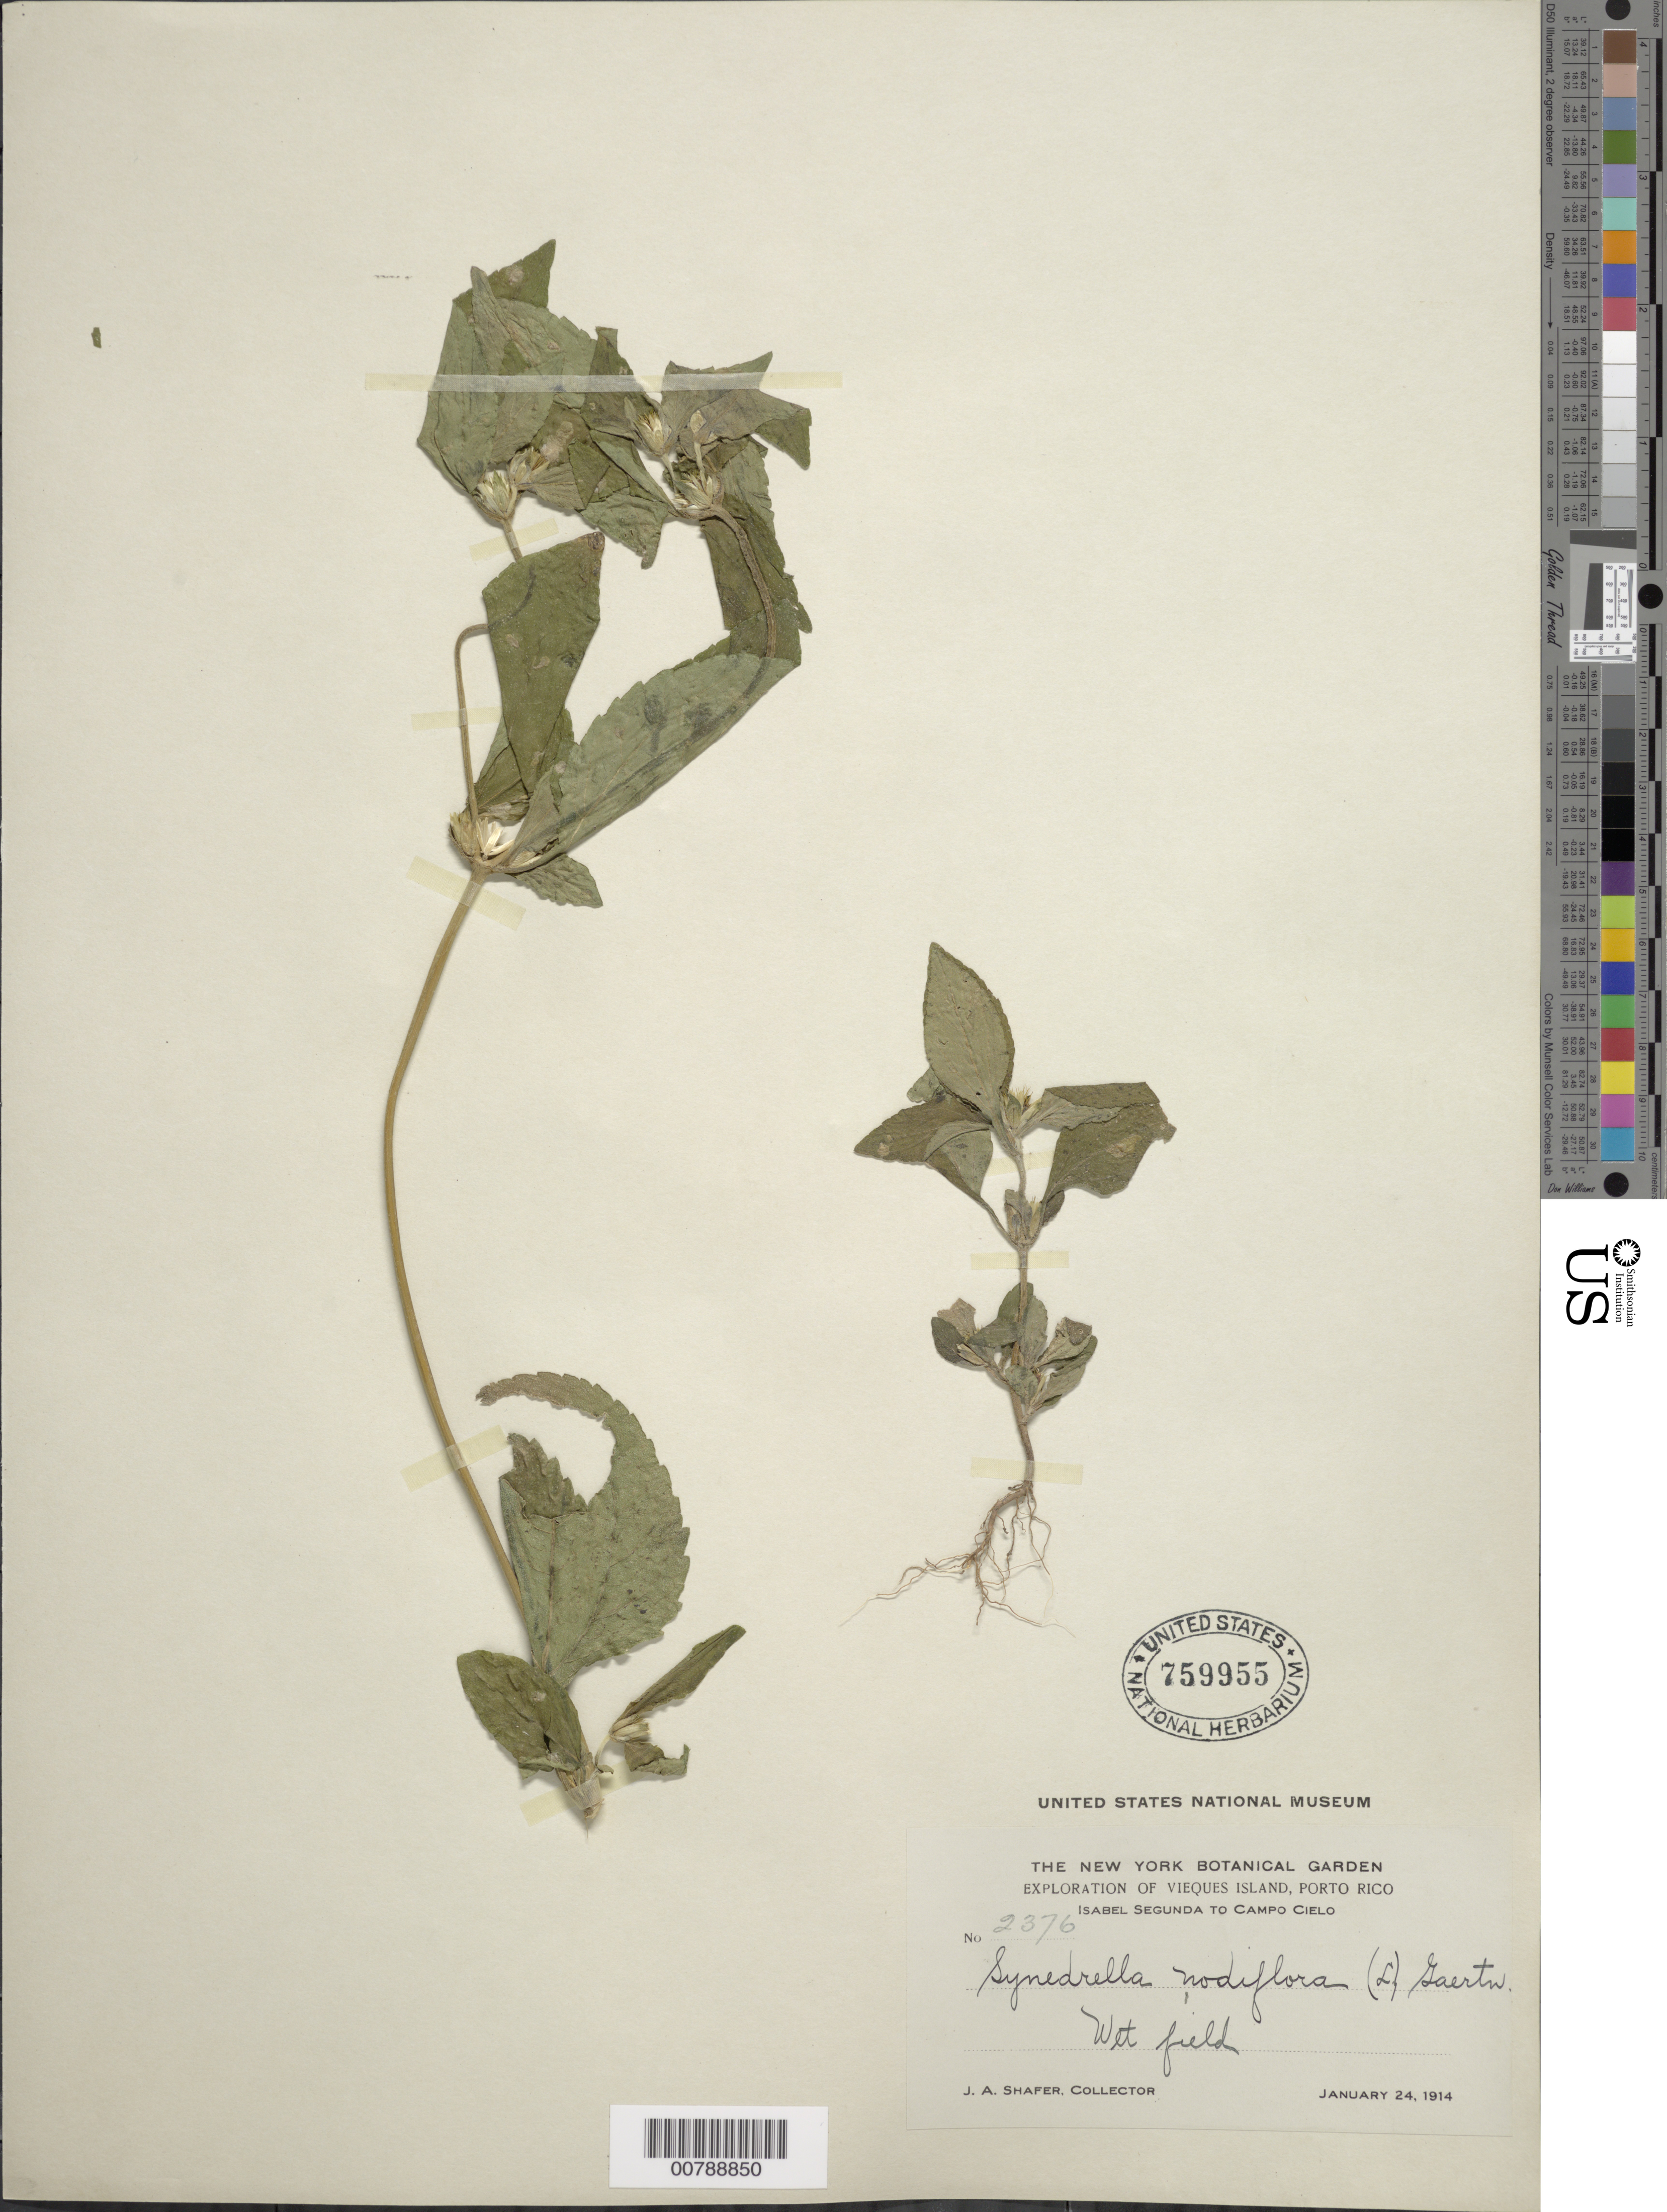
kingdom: Plantae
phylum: Tracheophyta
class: Magnoliopsida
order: Asterales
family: Asteraceae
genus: Synedrella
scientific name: Synedrella nodiflora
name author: (L.) Gaertn.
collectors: J. A. Shafer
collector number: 2376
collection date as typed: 24 Jan 1914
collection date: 1914-01-24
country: Puerto Rico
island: Vieques I.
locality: Isabel Segunda to Campo Cielo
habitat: Wet field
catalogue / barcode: US 759955